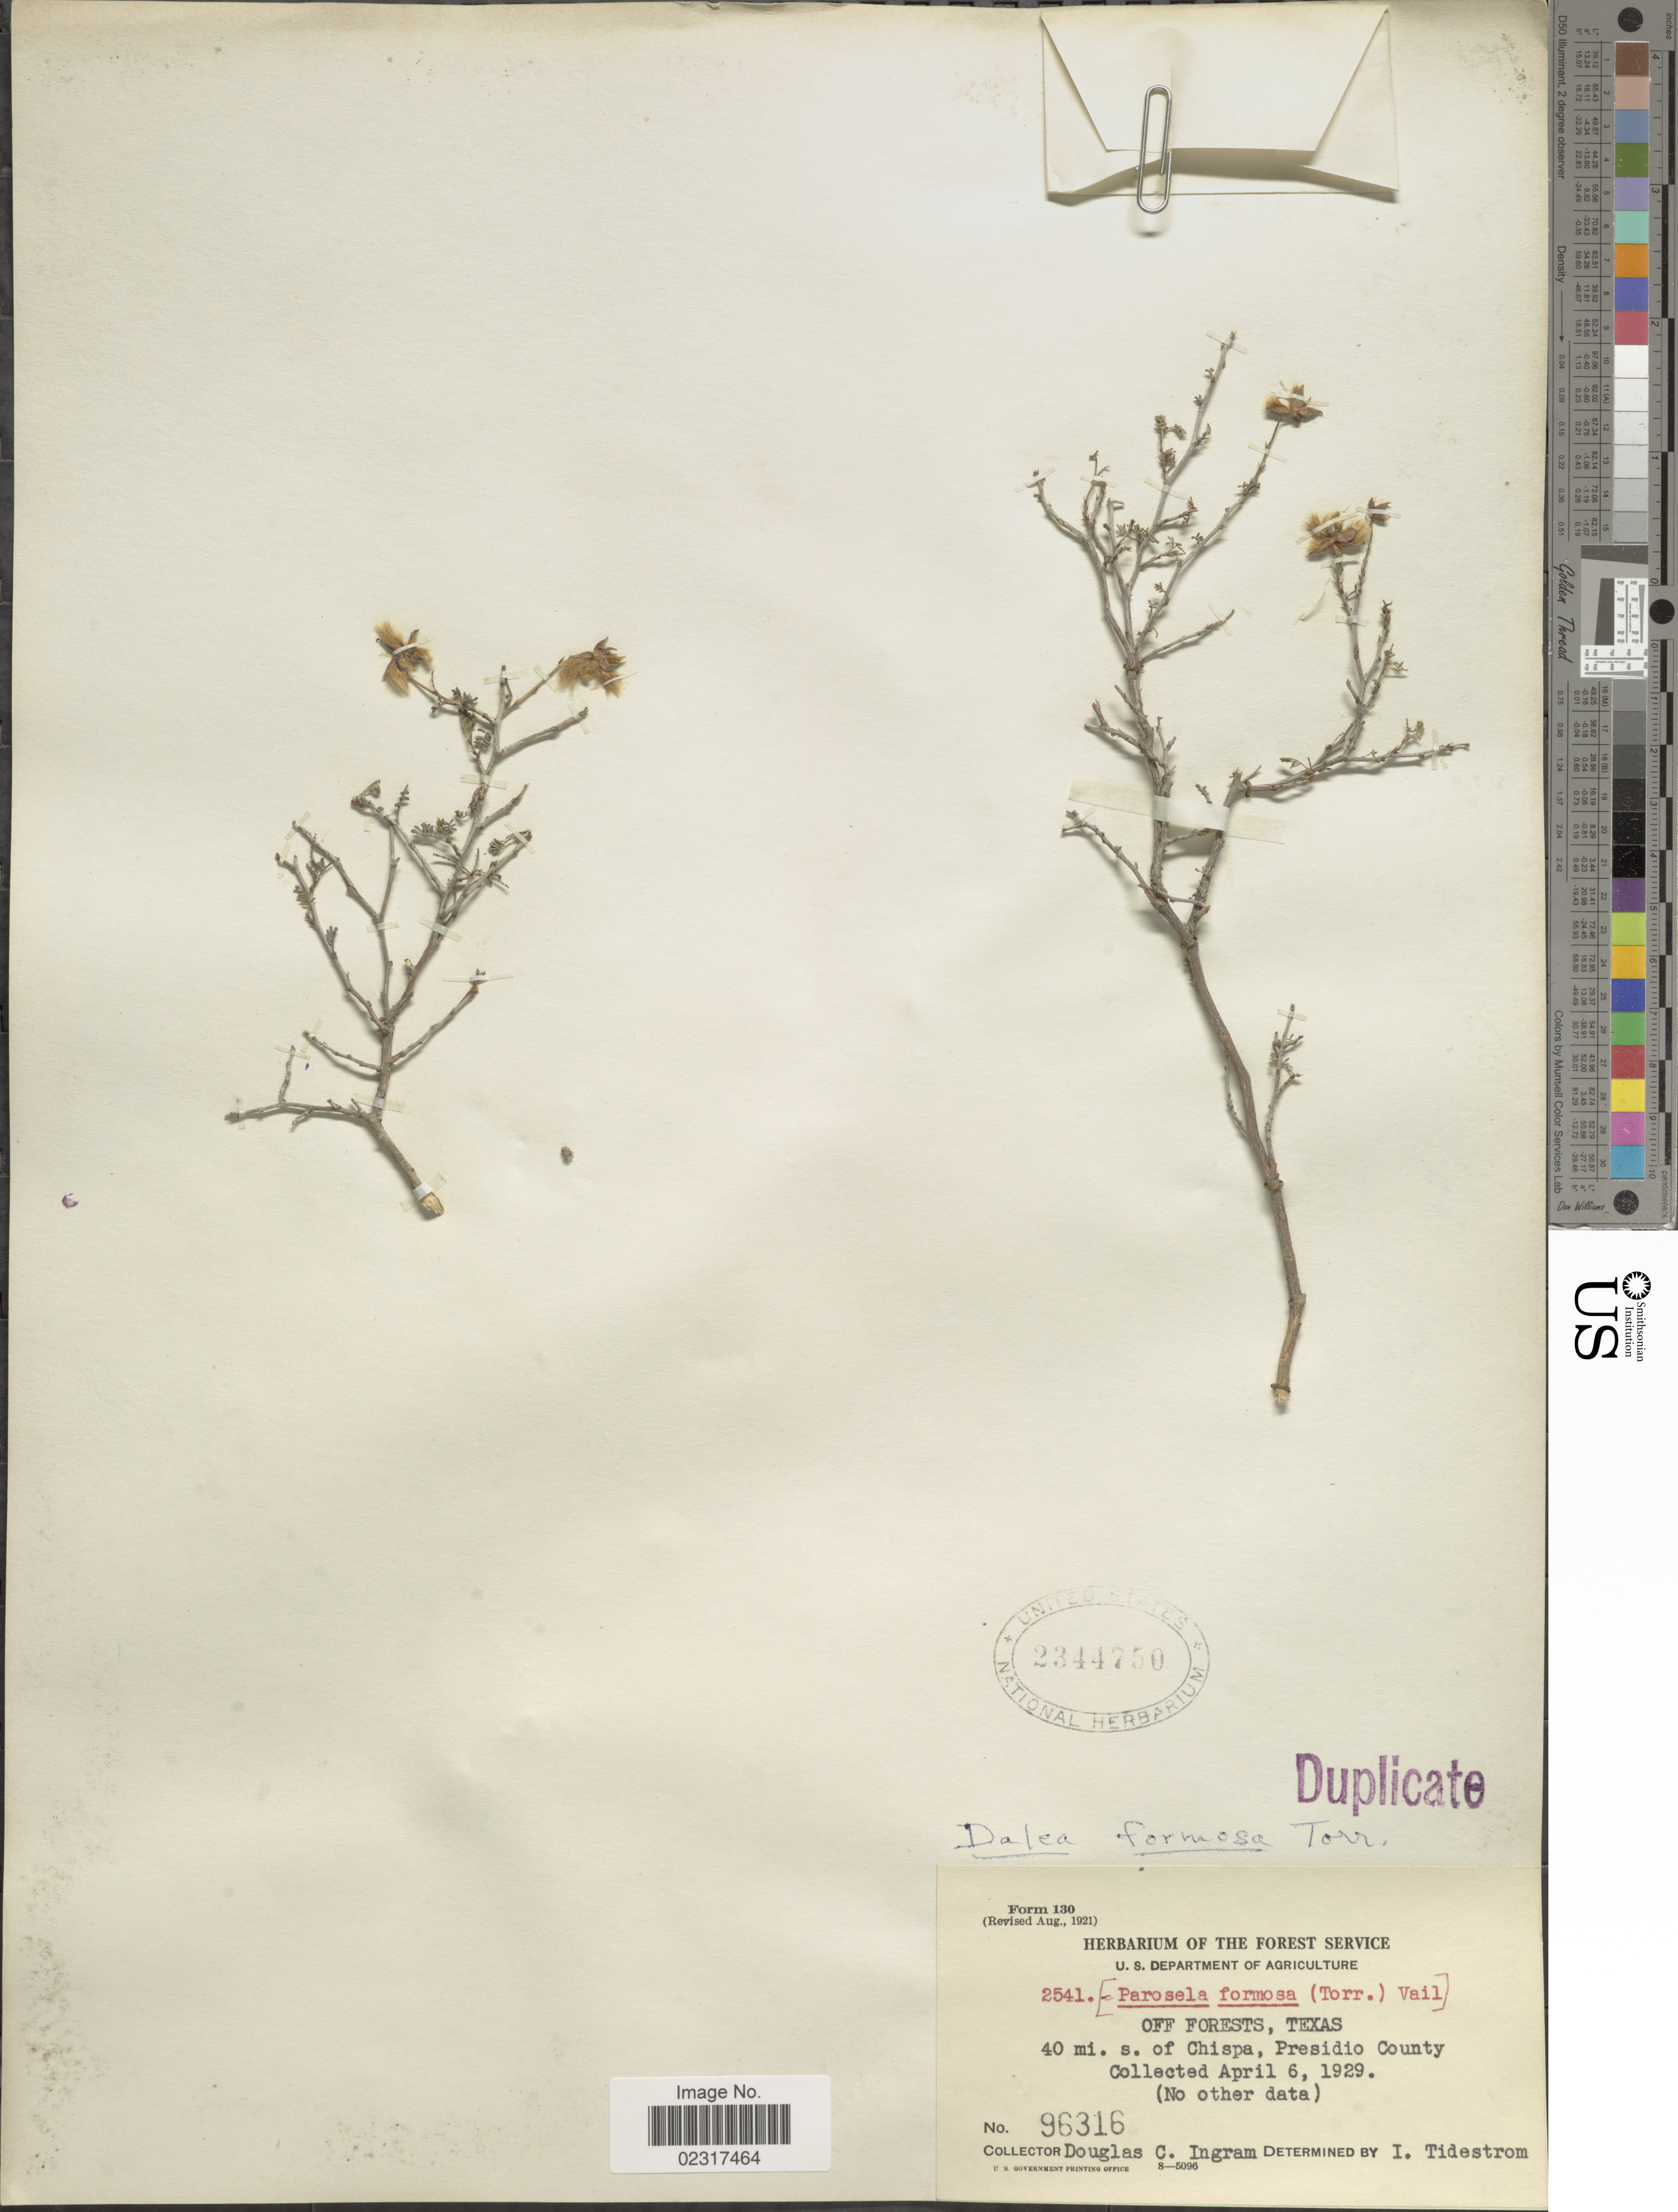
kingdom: Plantae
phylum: Tracheophyta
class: Magnoliopsida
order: Fabales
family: Fabaceae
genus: Dalea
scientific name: Dalea formosa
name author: Torr.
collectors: D. C. Ingram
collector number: B. 2541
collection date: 1929-04-06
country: United States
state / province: Texas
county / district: Presidio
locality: Off Forests, 40 mi. s. of Chispa, Presidio County.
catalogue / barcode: US 2344750